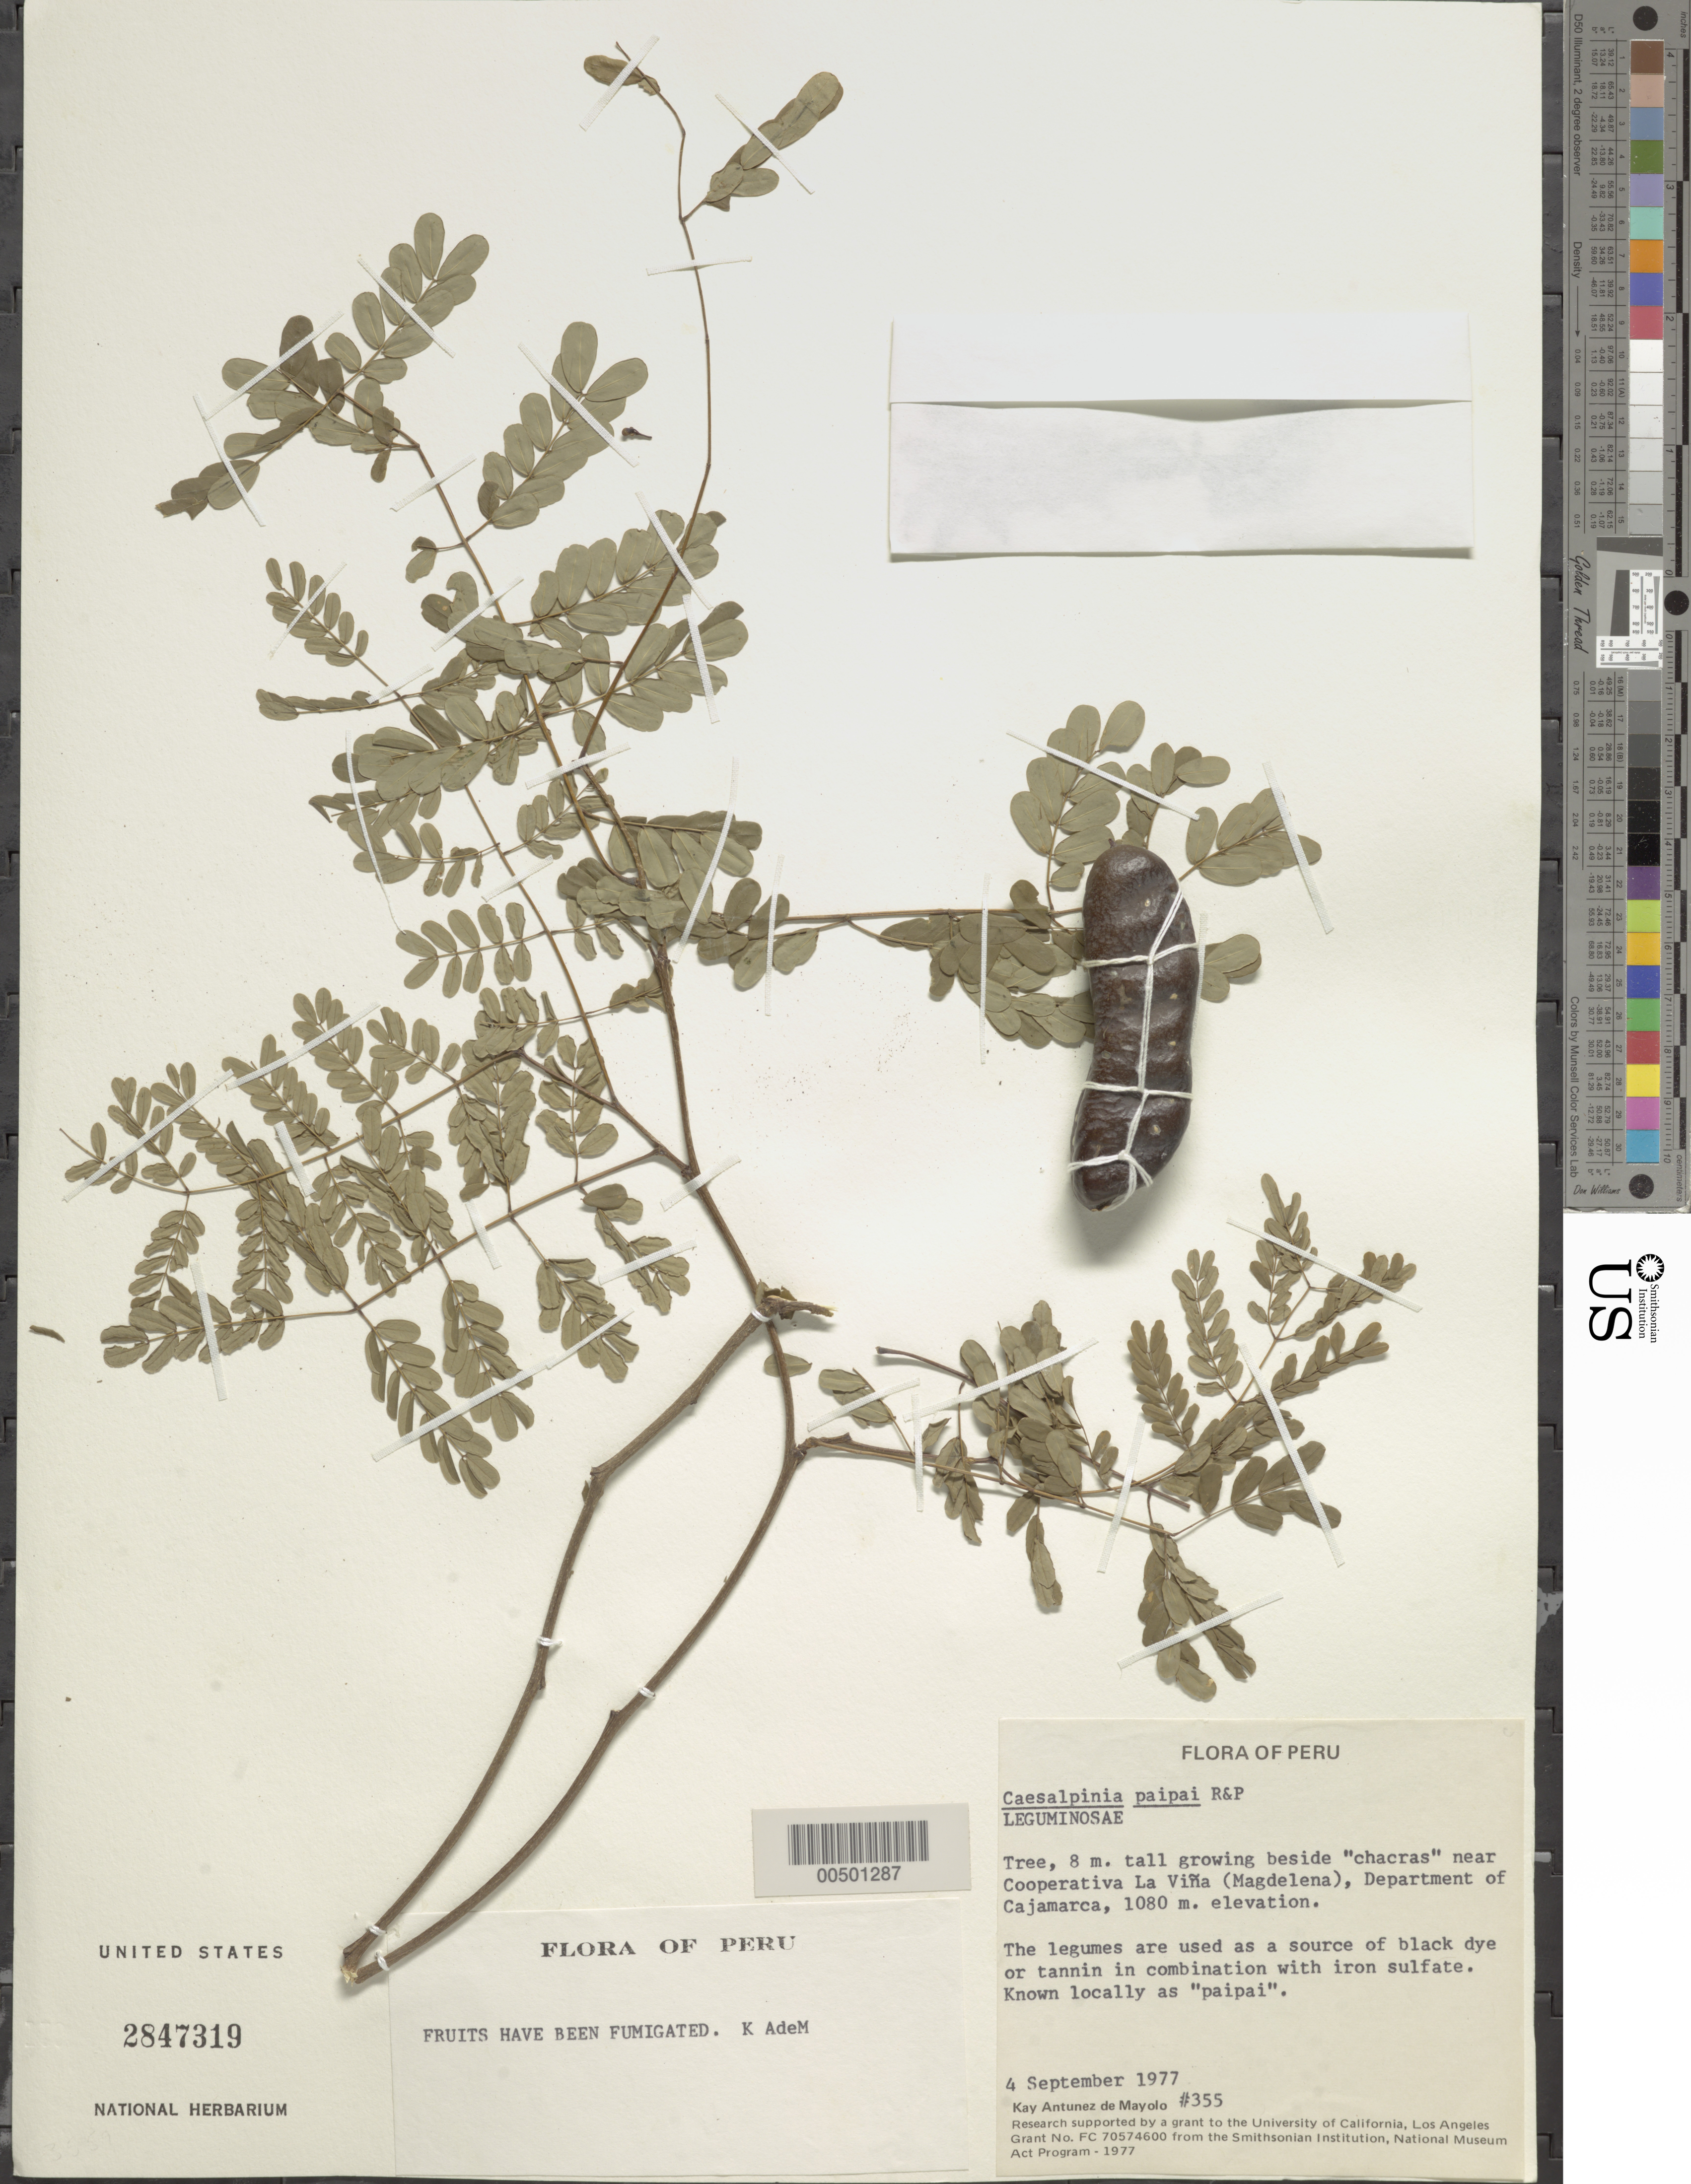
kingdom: Plantae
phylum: Tracheophyta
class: Magnoliopsida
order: Fabales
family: Fabaceae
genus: Libidibia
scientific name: Libidibia glabrata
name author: (Kunth) C. Cast. & G.P. Lewis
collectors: K. Antunez de Mayolo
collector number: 355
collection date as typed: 04 Sep 1977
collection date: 1977-09-04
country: Peru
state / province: Cajamarca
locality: near Cooperativa La Vina (Magdalena)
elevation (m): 1080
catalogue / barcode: US 2847319